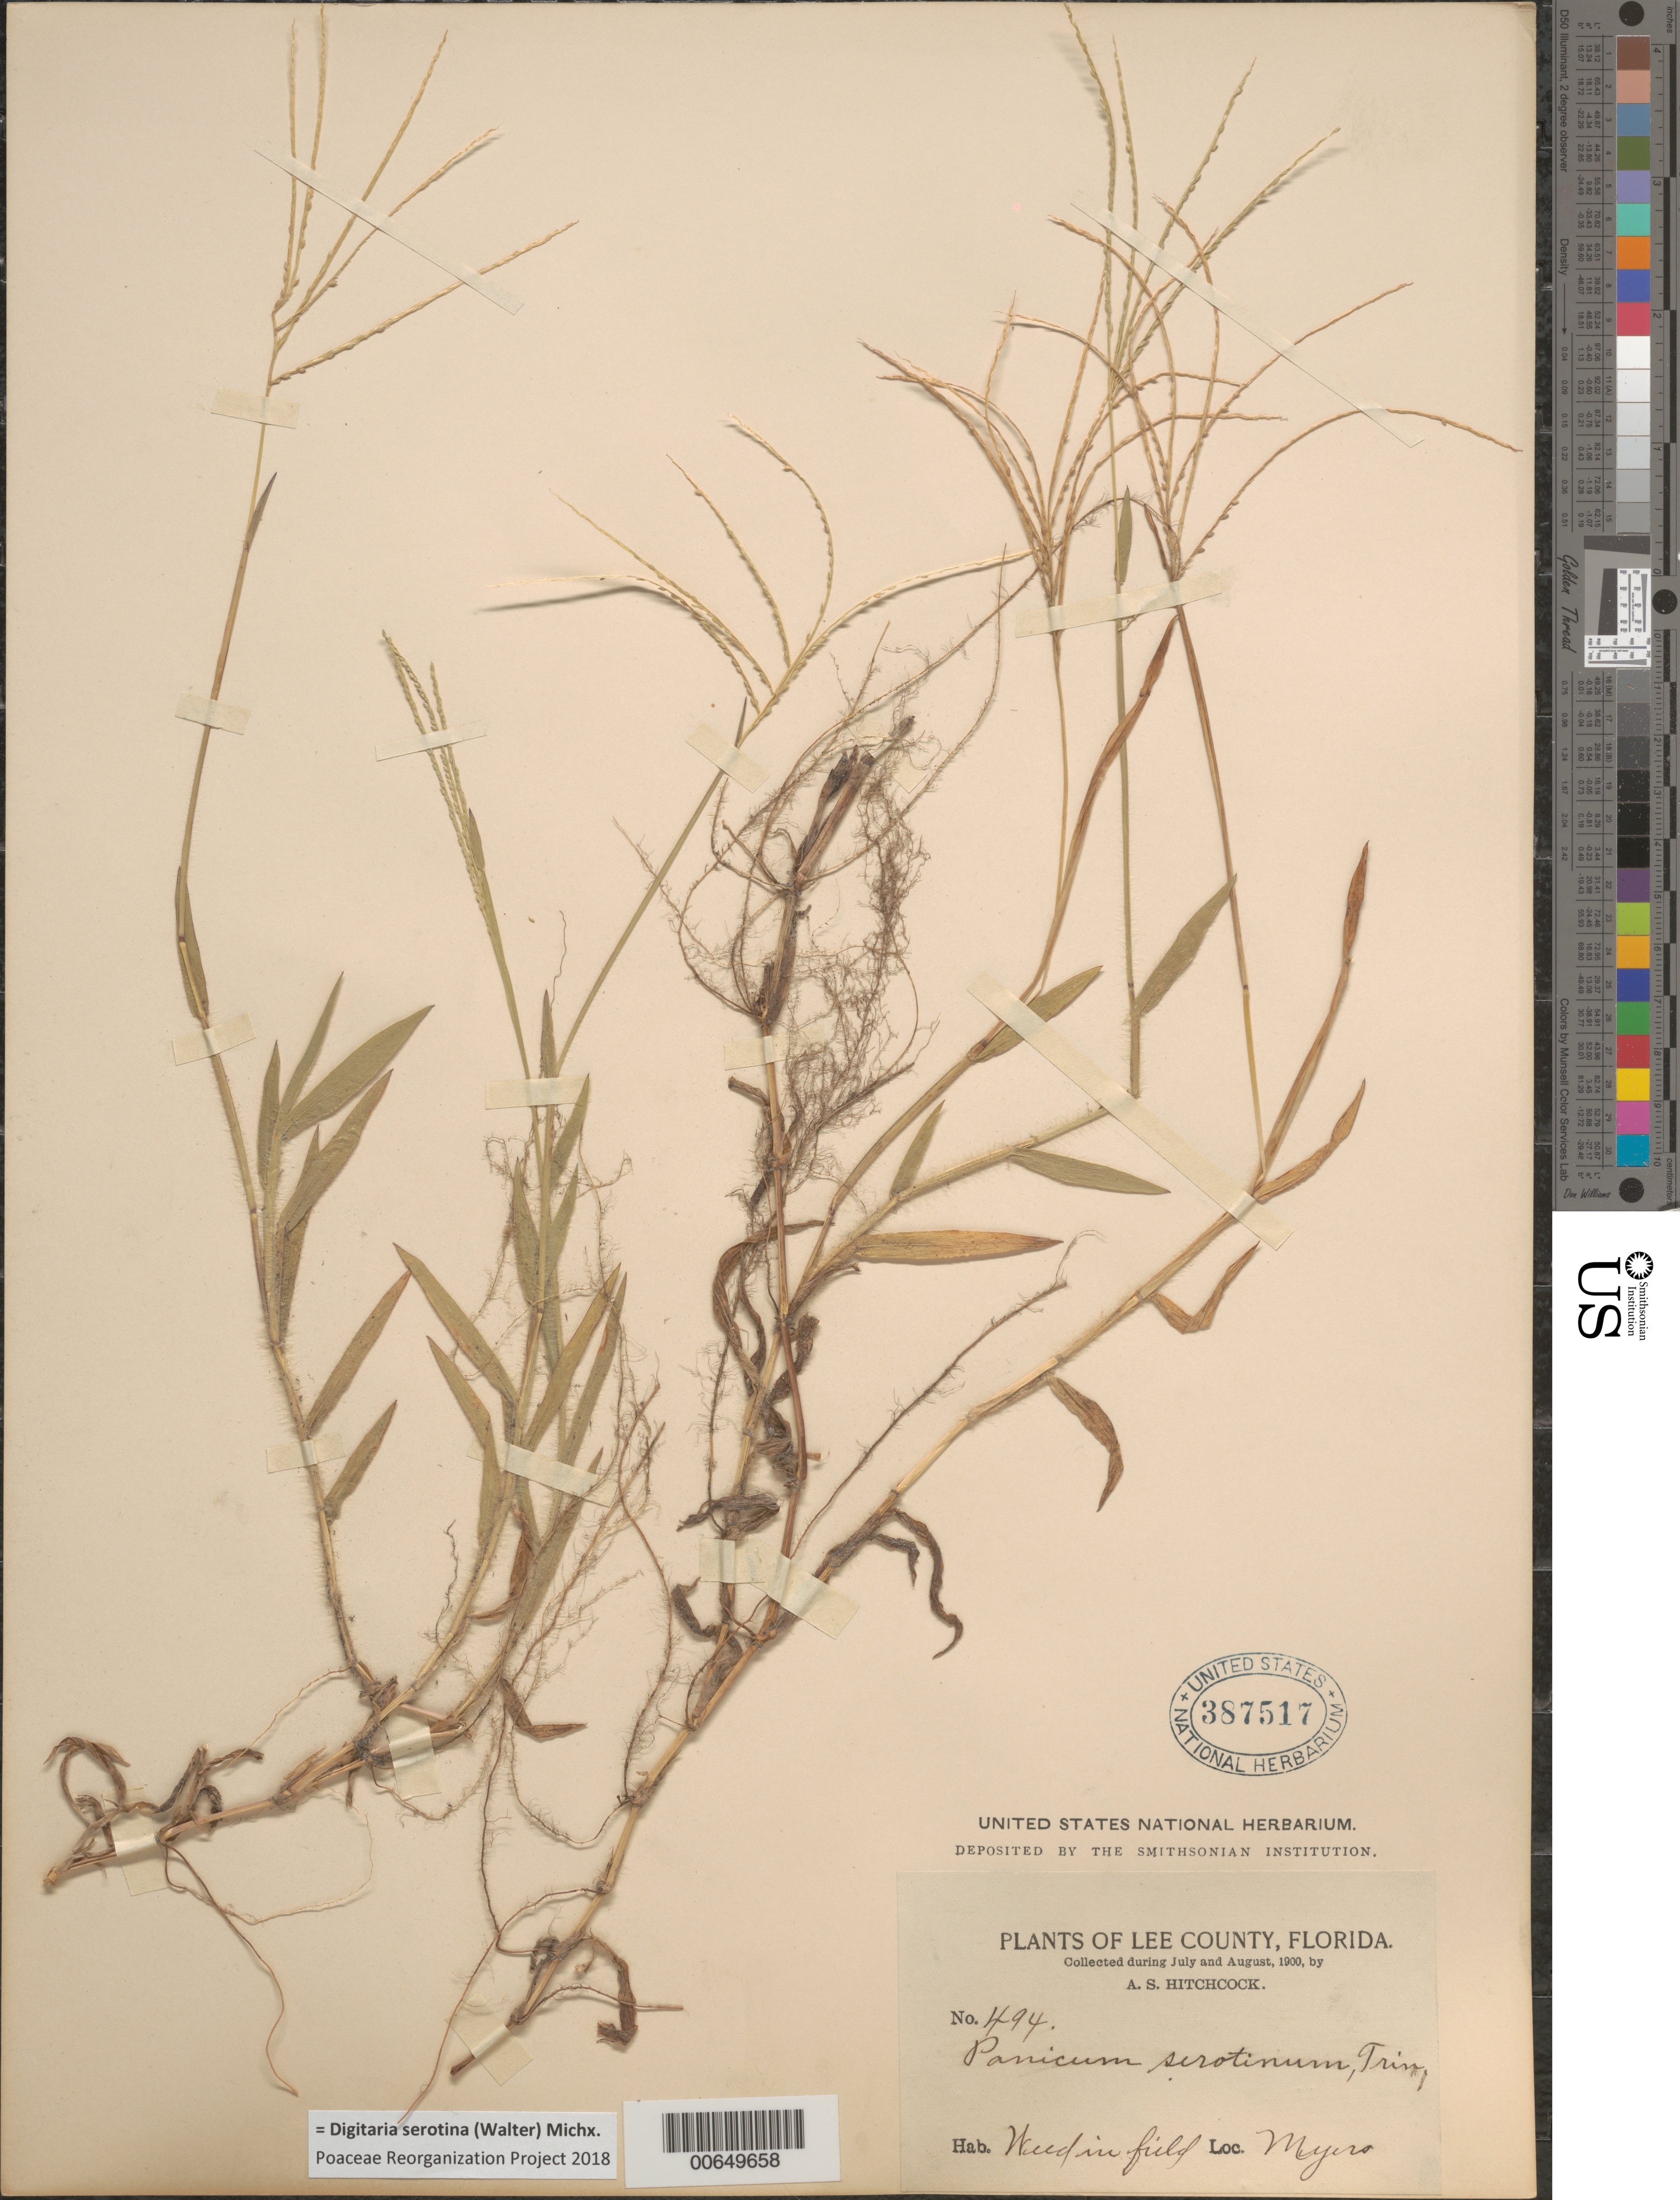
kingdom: Plantae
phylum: Tracheophyta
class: Liliopsida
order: Poales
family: Poaceae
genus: Digitaria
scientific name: Digitaria serotina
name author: (Walter) Michx.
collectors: A. S. Hitchcock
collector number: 494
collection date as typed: Jul 1900 to -- Aug 1900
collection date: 1900-07/1900-08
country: United States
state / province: Florida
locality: Myers.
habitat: Weed in field.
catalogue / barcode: US 387517